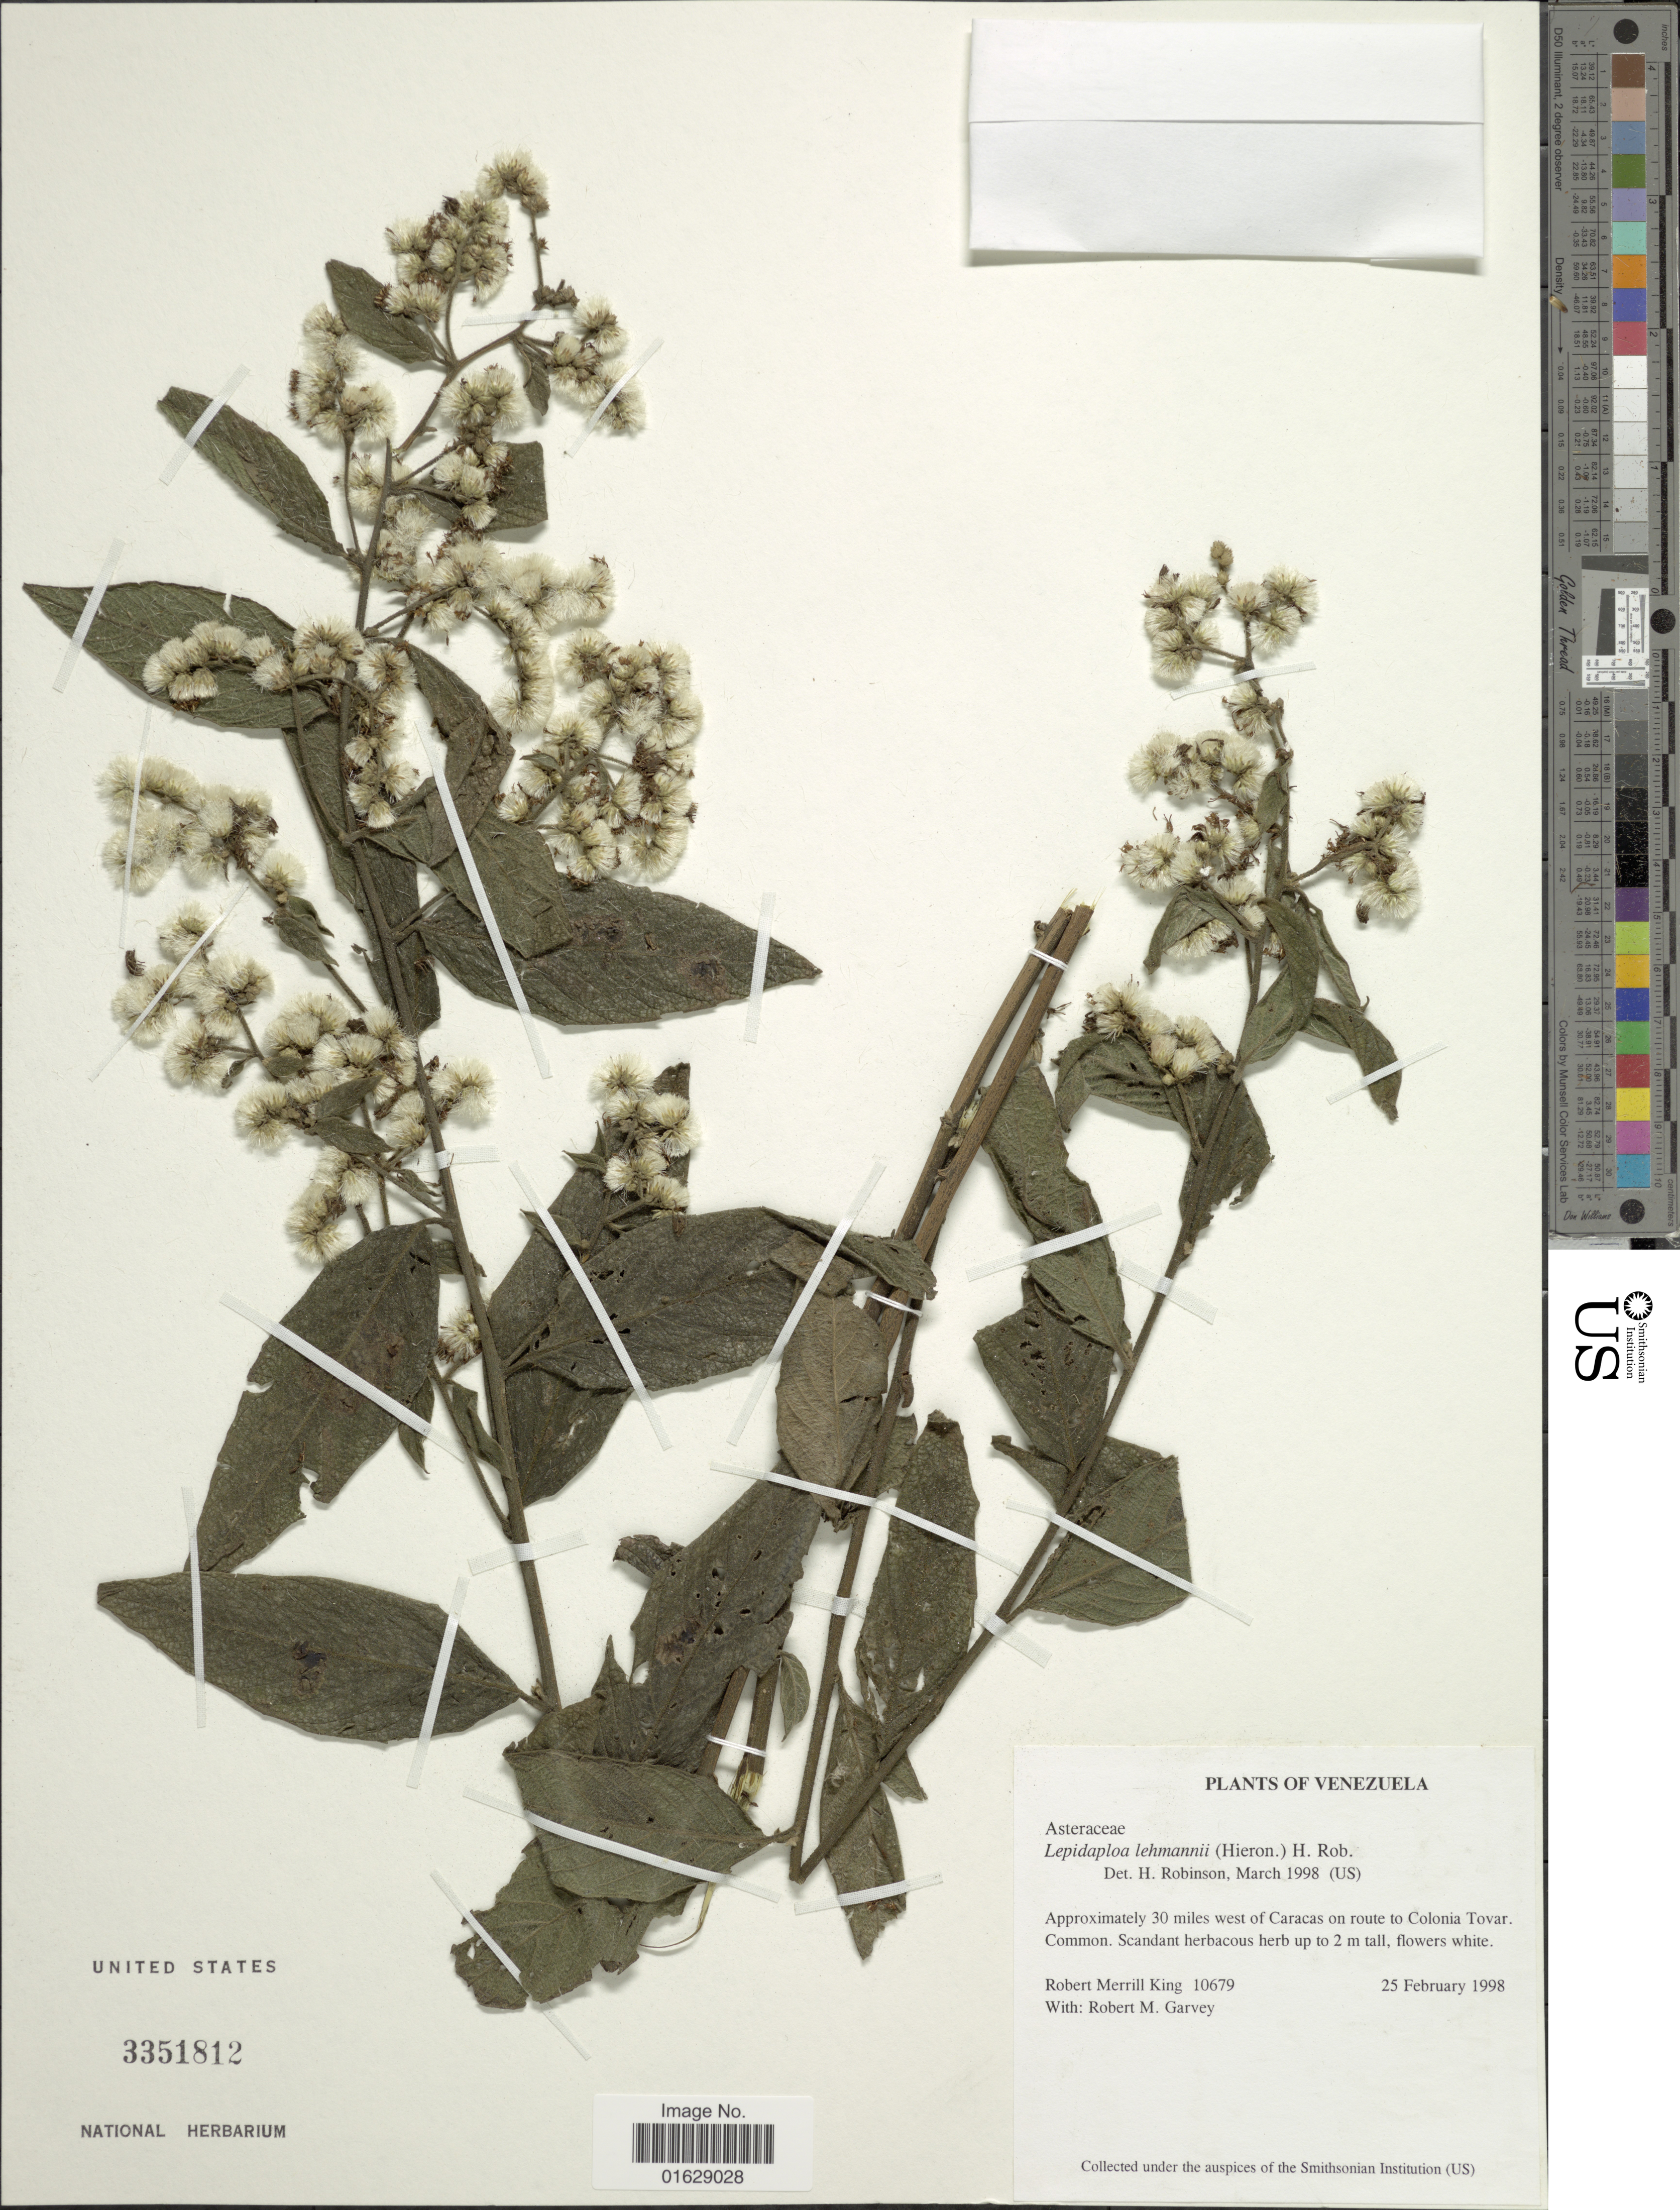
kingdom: Plantae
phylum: Tracheophyta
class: Magnoliopsida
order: Asterales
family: Asteraceae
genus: Lepidaploa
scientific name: Lepidaploa lehmannii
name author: (Hieron.) H. Rob.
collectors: R. M. King & R. Garvey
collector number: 10679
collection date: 1998-02-25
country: Venezuela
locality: Approximately 30 miles west of Caracas on route to Colonia Tovar.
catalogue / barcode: US 3351812